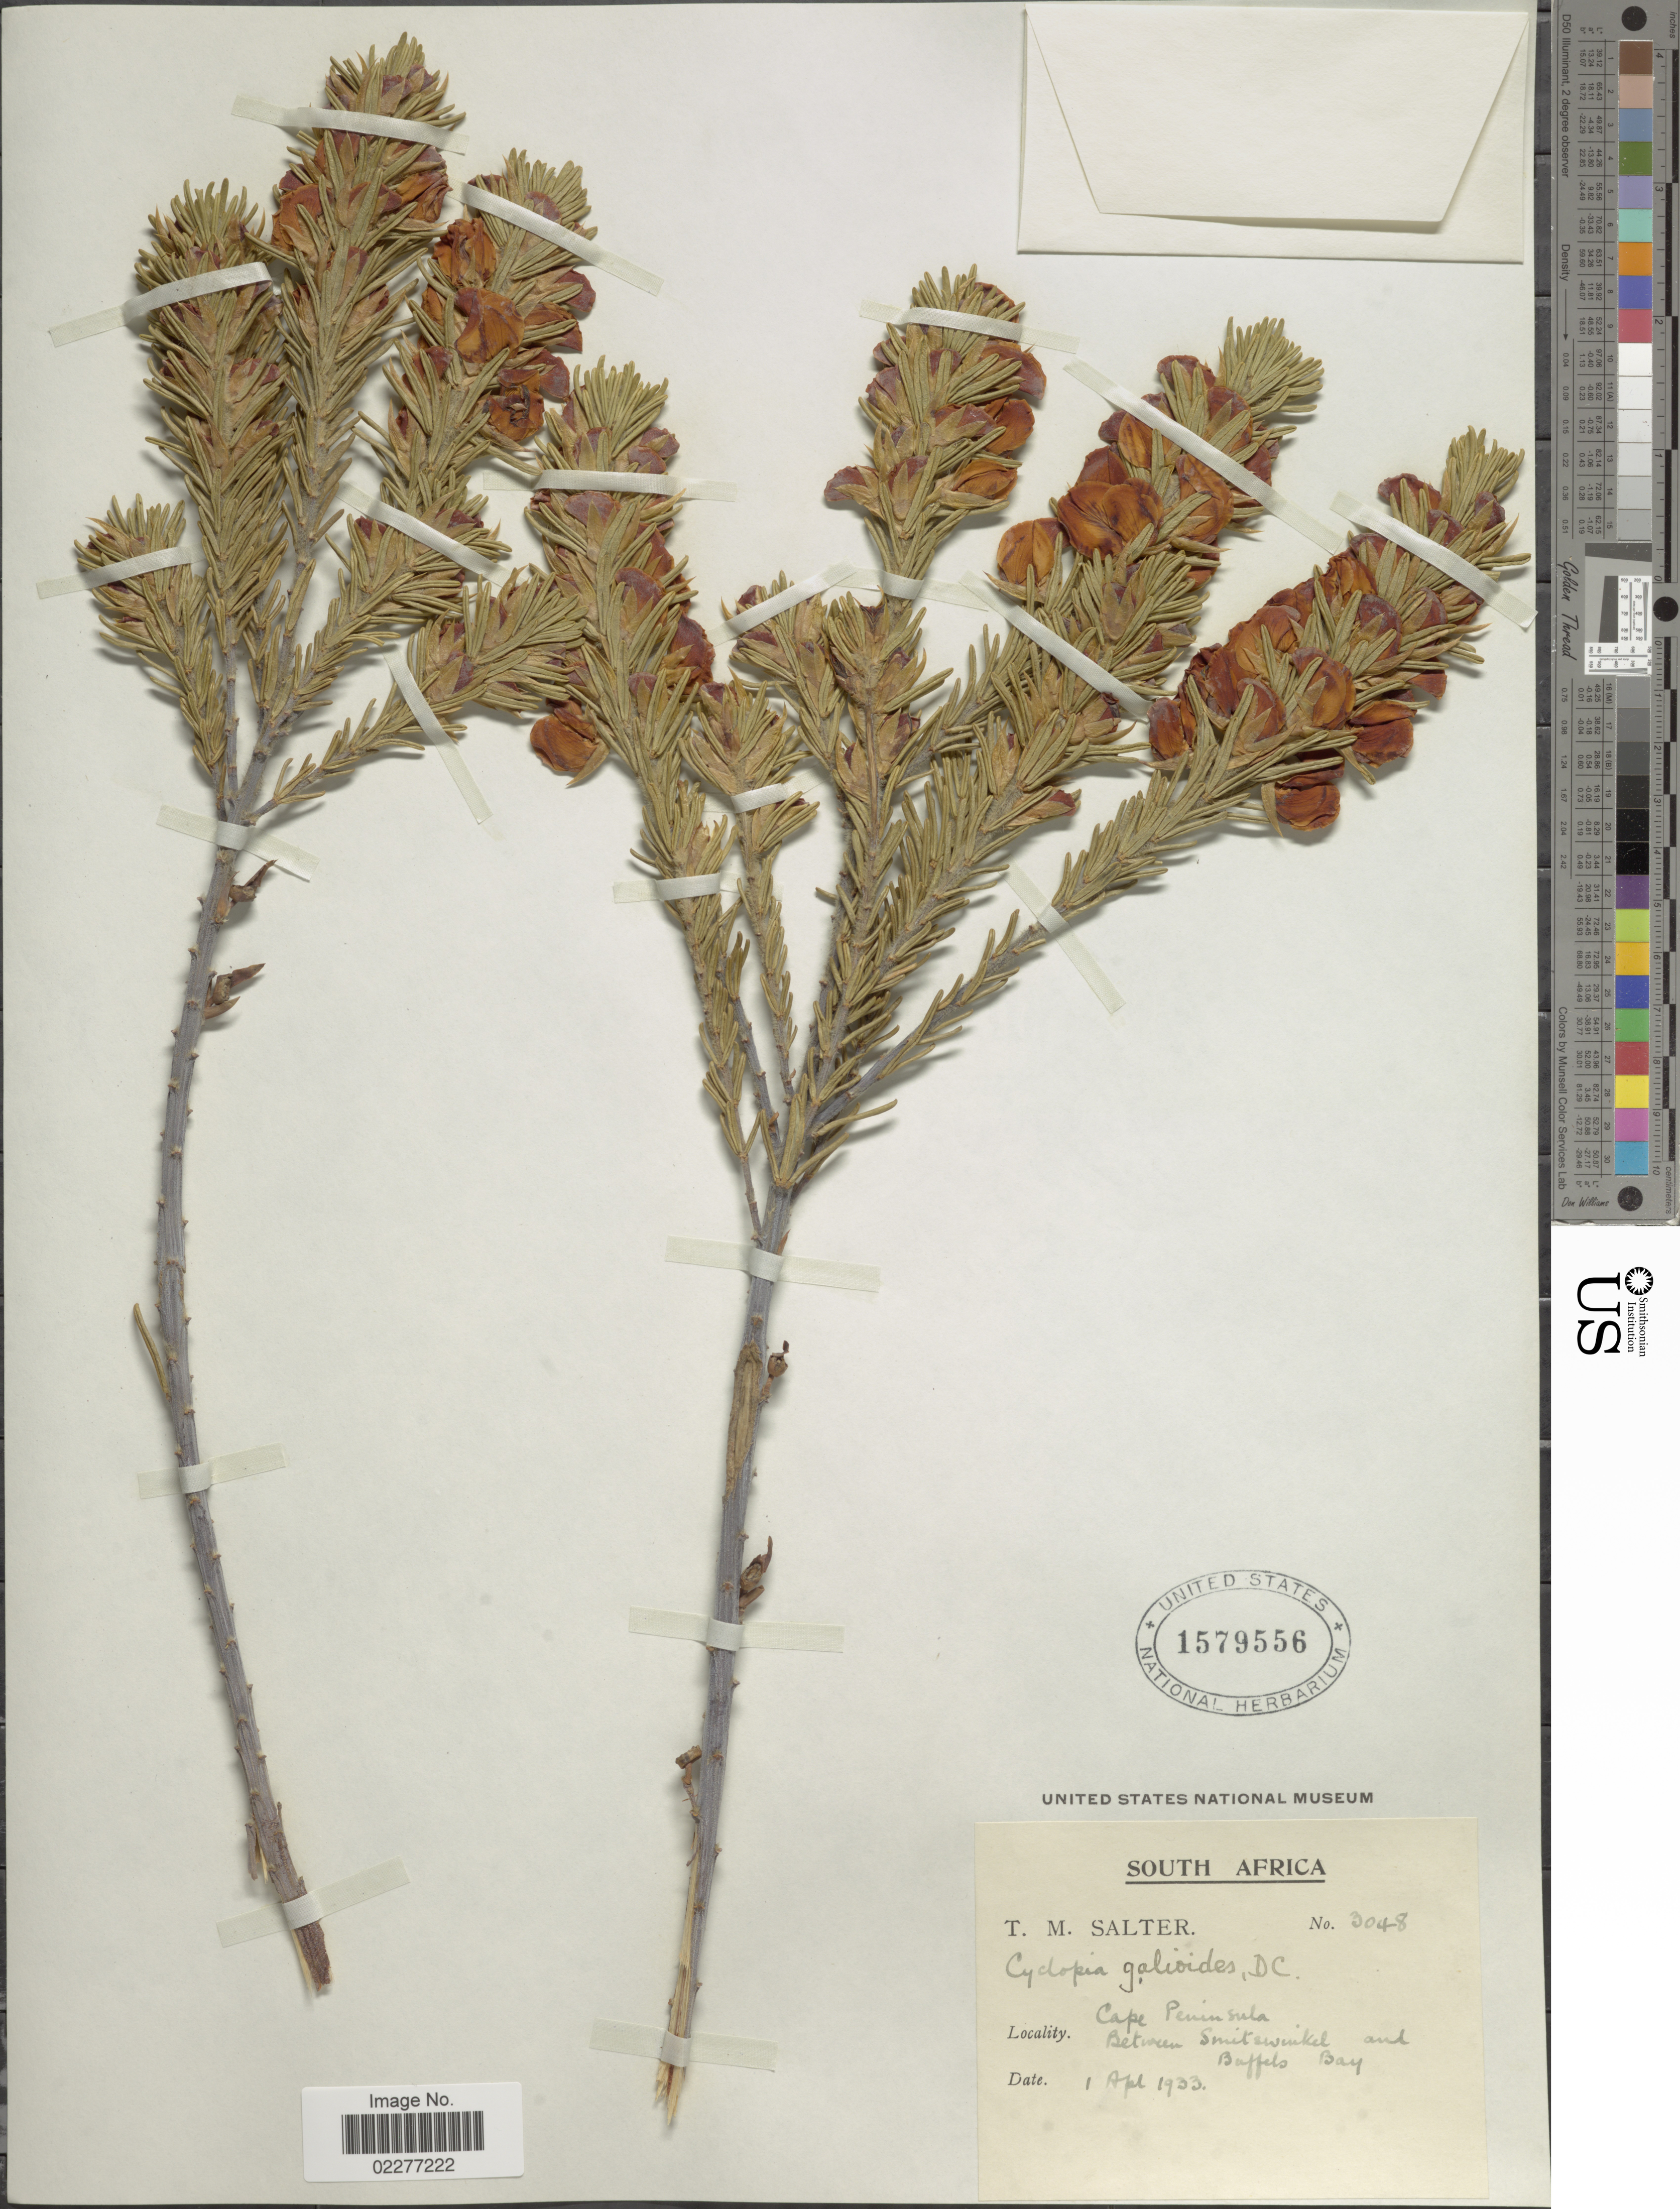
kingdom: Plantae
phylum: Tracheophyta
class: Magnoliopsida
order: Fabales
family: Fabaceae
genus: Cyclopia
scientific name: Cyclopia galioides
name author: DC.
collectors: T. Salter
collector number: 3048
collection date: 1933-04-01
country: South Africa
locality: Cape Peninsula, Between Smitswinkel and Buffels Bay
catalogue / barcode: US 1579556